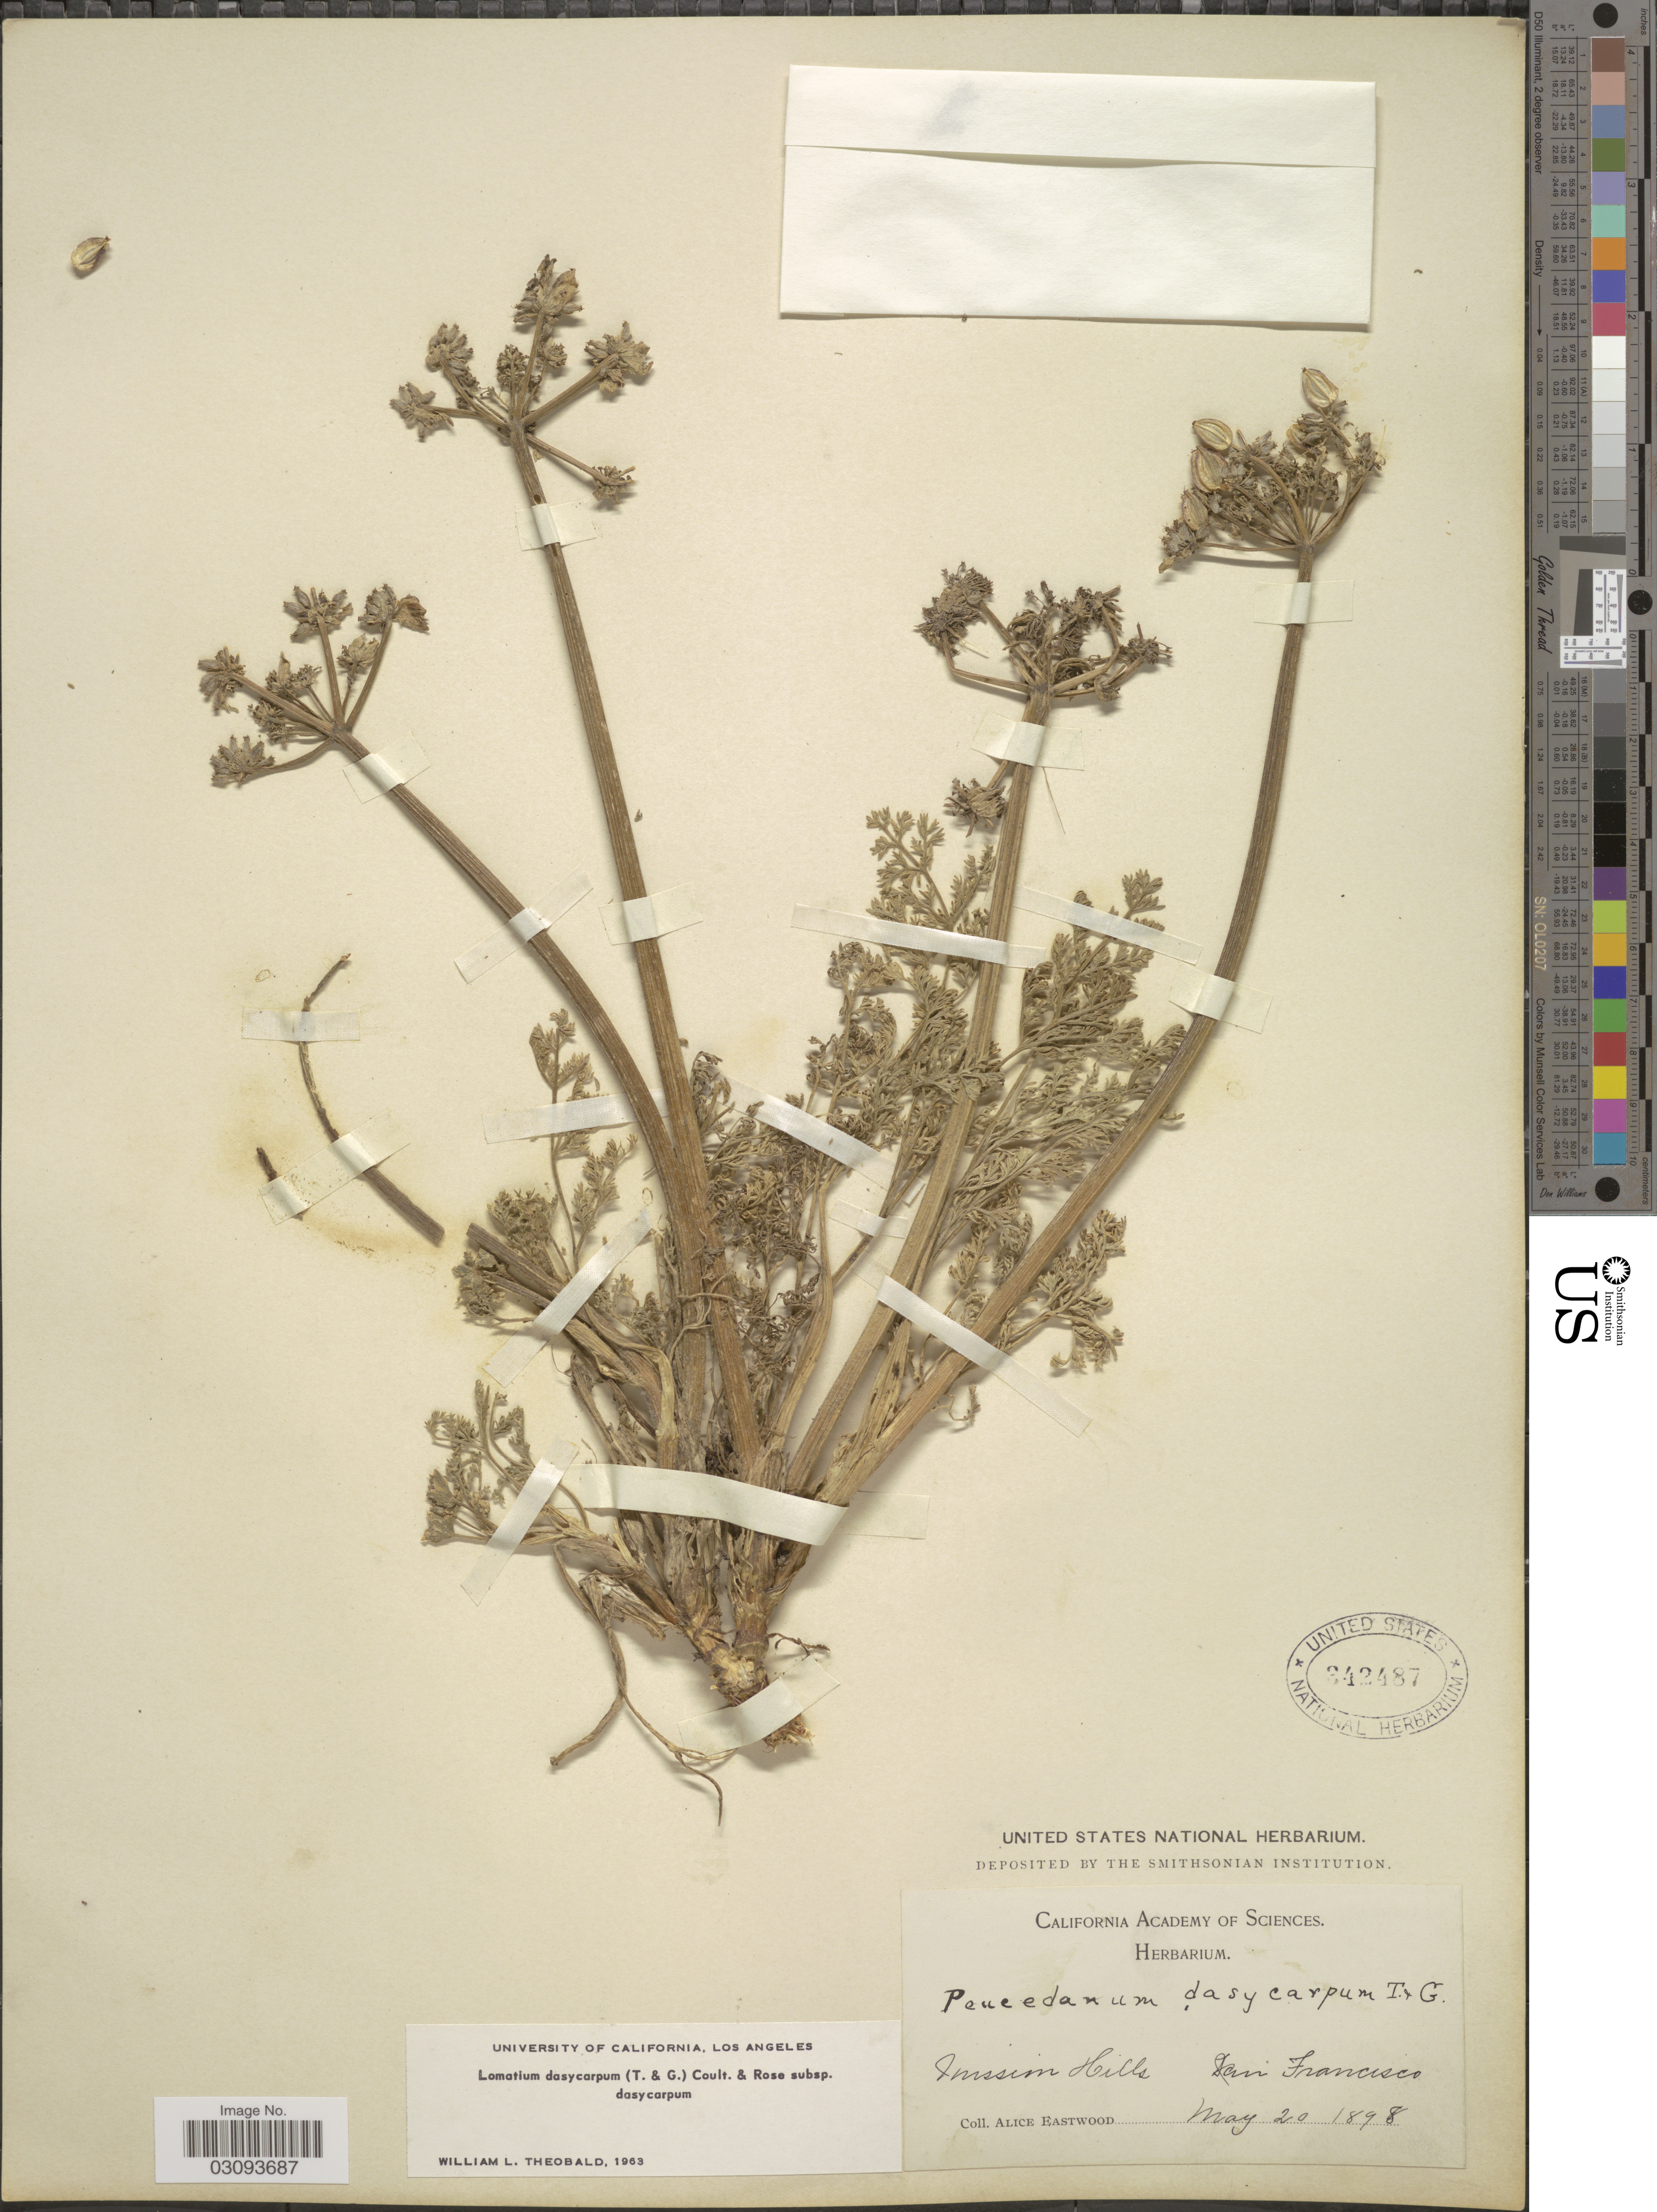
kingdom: Plantae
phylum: Tracheophyta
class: Magnoliopsida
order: Apiales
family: Apiaceae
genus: Lomatium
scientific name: Lomatium dasycarpum subsp. dasycarpum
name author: (Torr.) J.M. Coult. & Rose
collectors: A. Eastwood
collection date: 1898-05-20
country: United States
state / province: California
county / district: San Francisco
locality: Mission Hills. San Francisco.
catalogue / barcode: US 342487